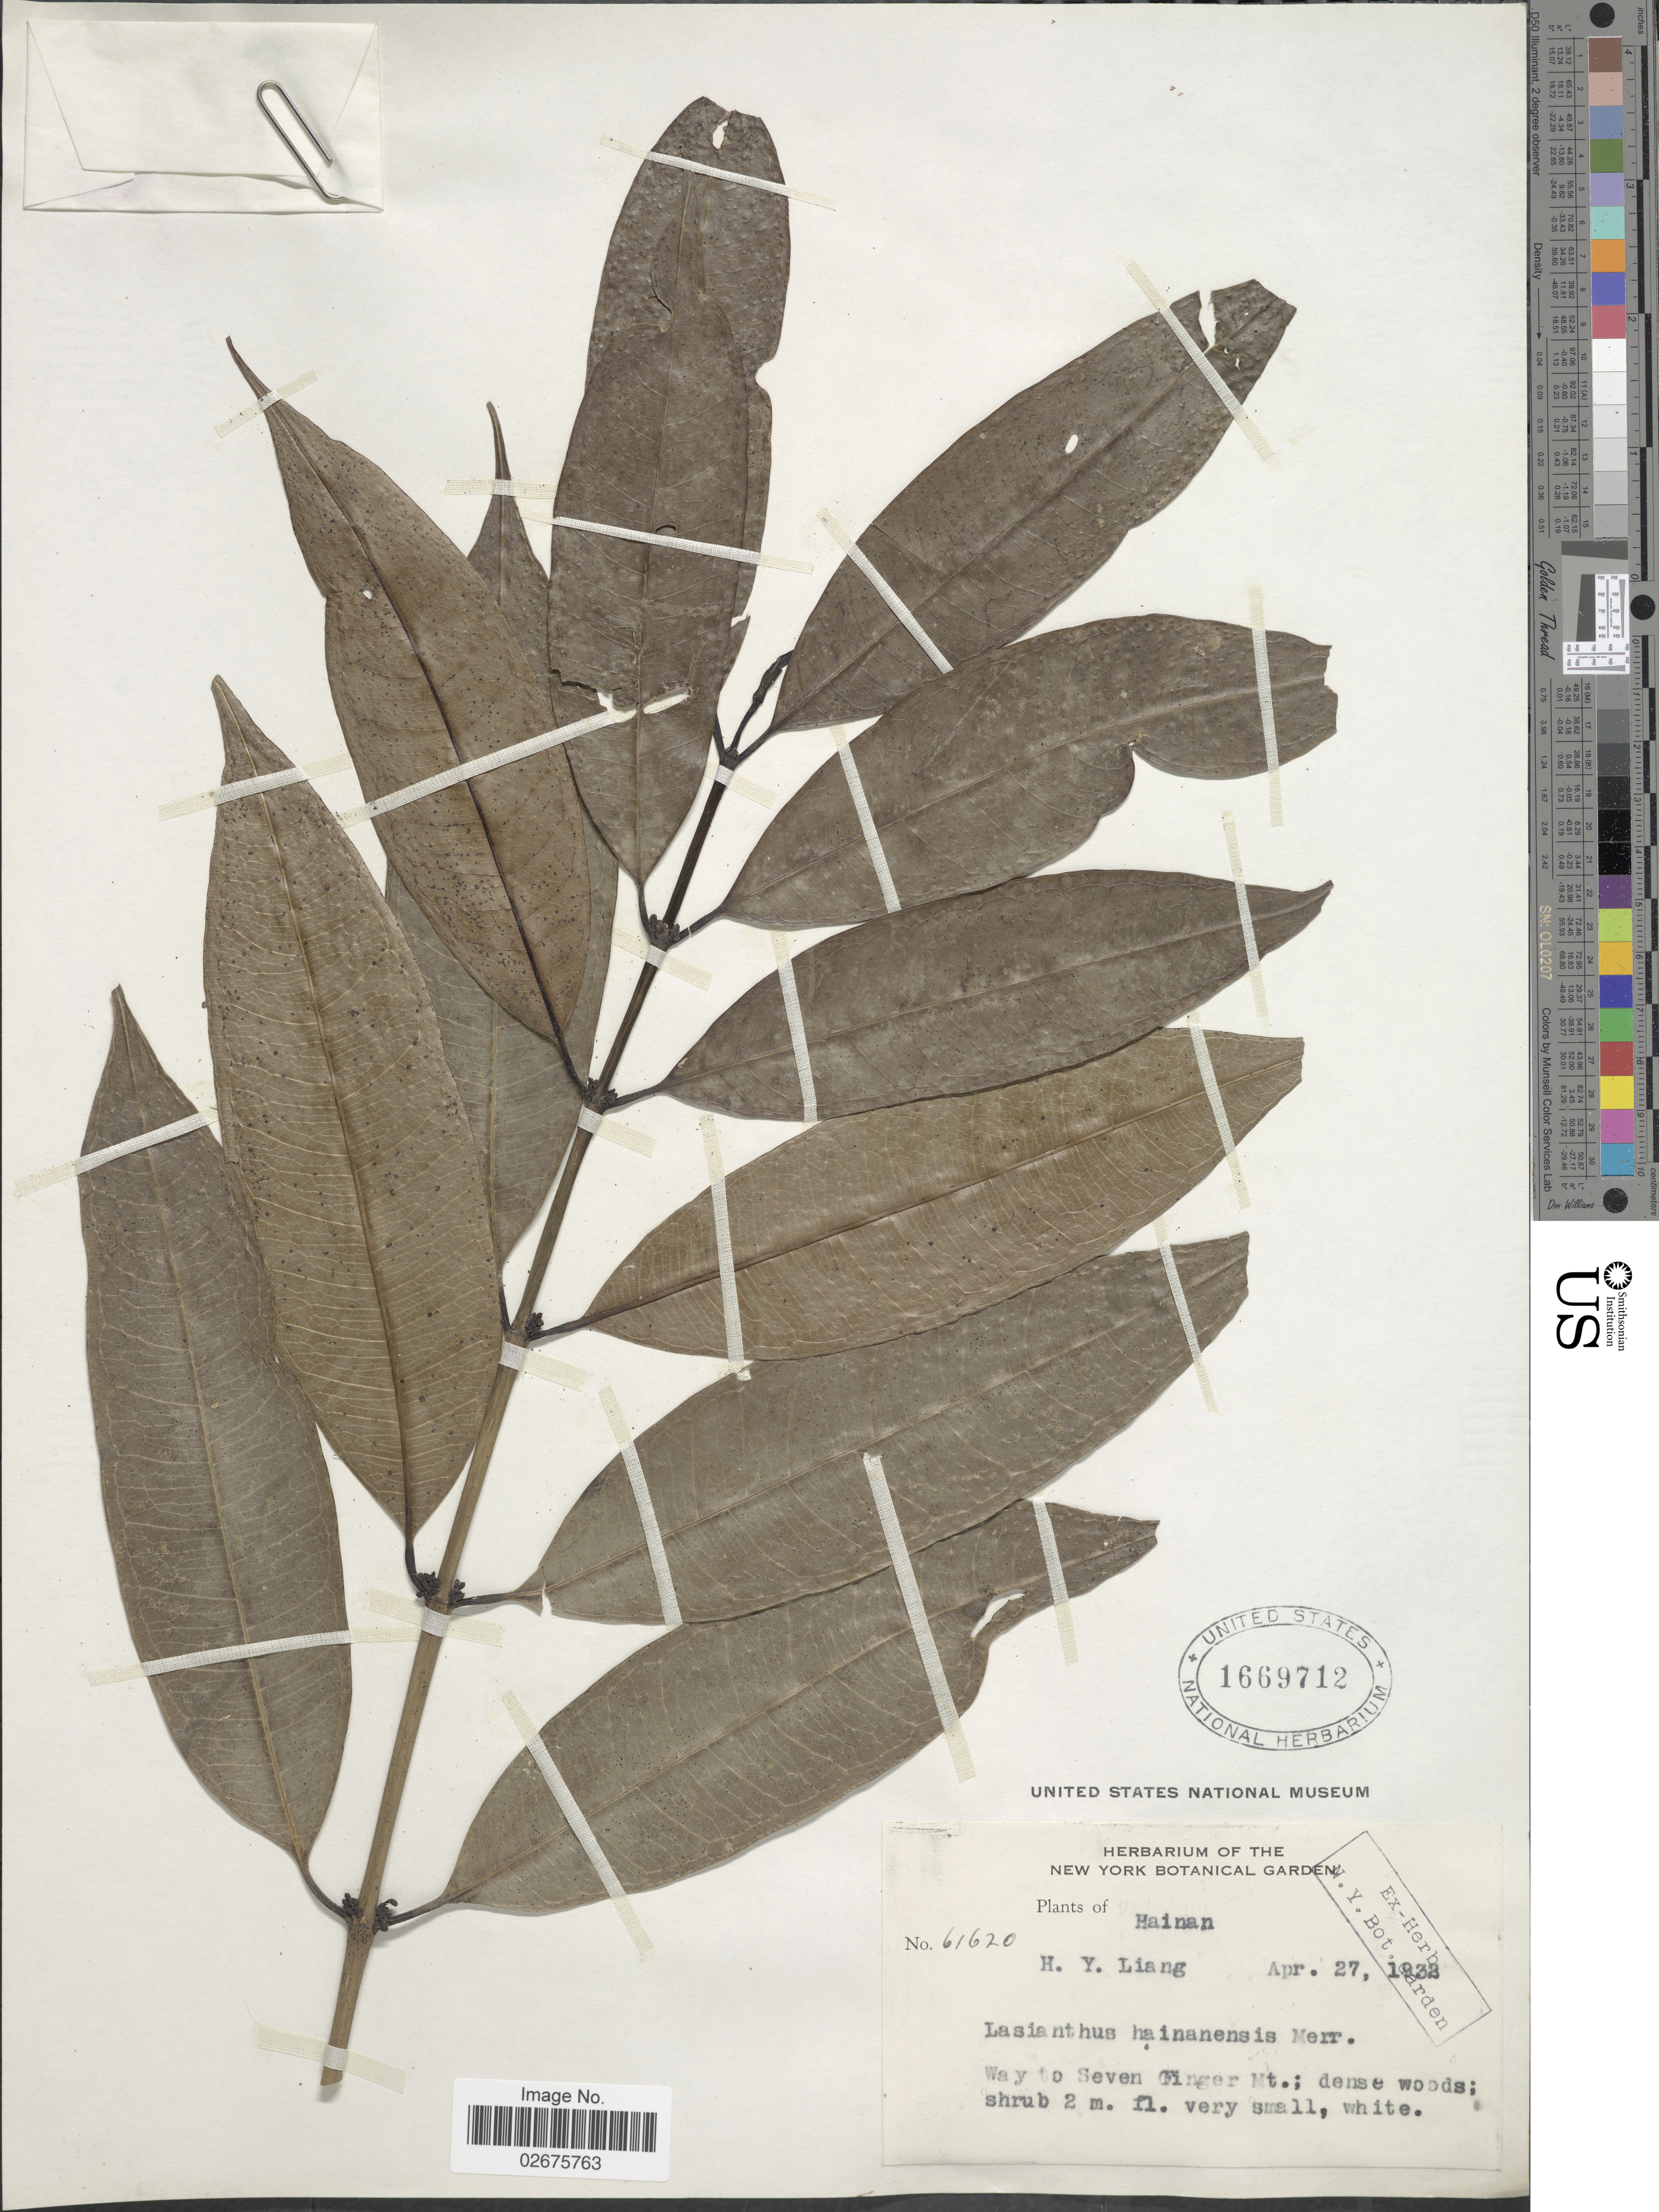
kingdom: Plantae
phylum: Tracheophyta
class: Magnoliopsida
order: Gentianales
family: Rubiaceae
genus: Lasianthus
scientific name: Lasianthus hainanensis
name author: Merr.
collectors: H. Y. Liang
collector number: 61620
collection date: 1932-04-27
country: China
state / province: Hainan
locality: Hainan, Way to Seven Finger Mt.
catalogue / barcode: US 1669712